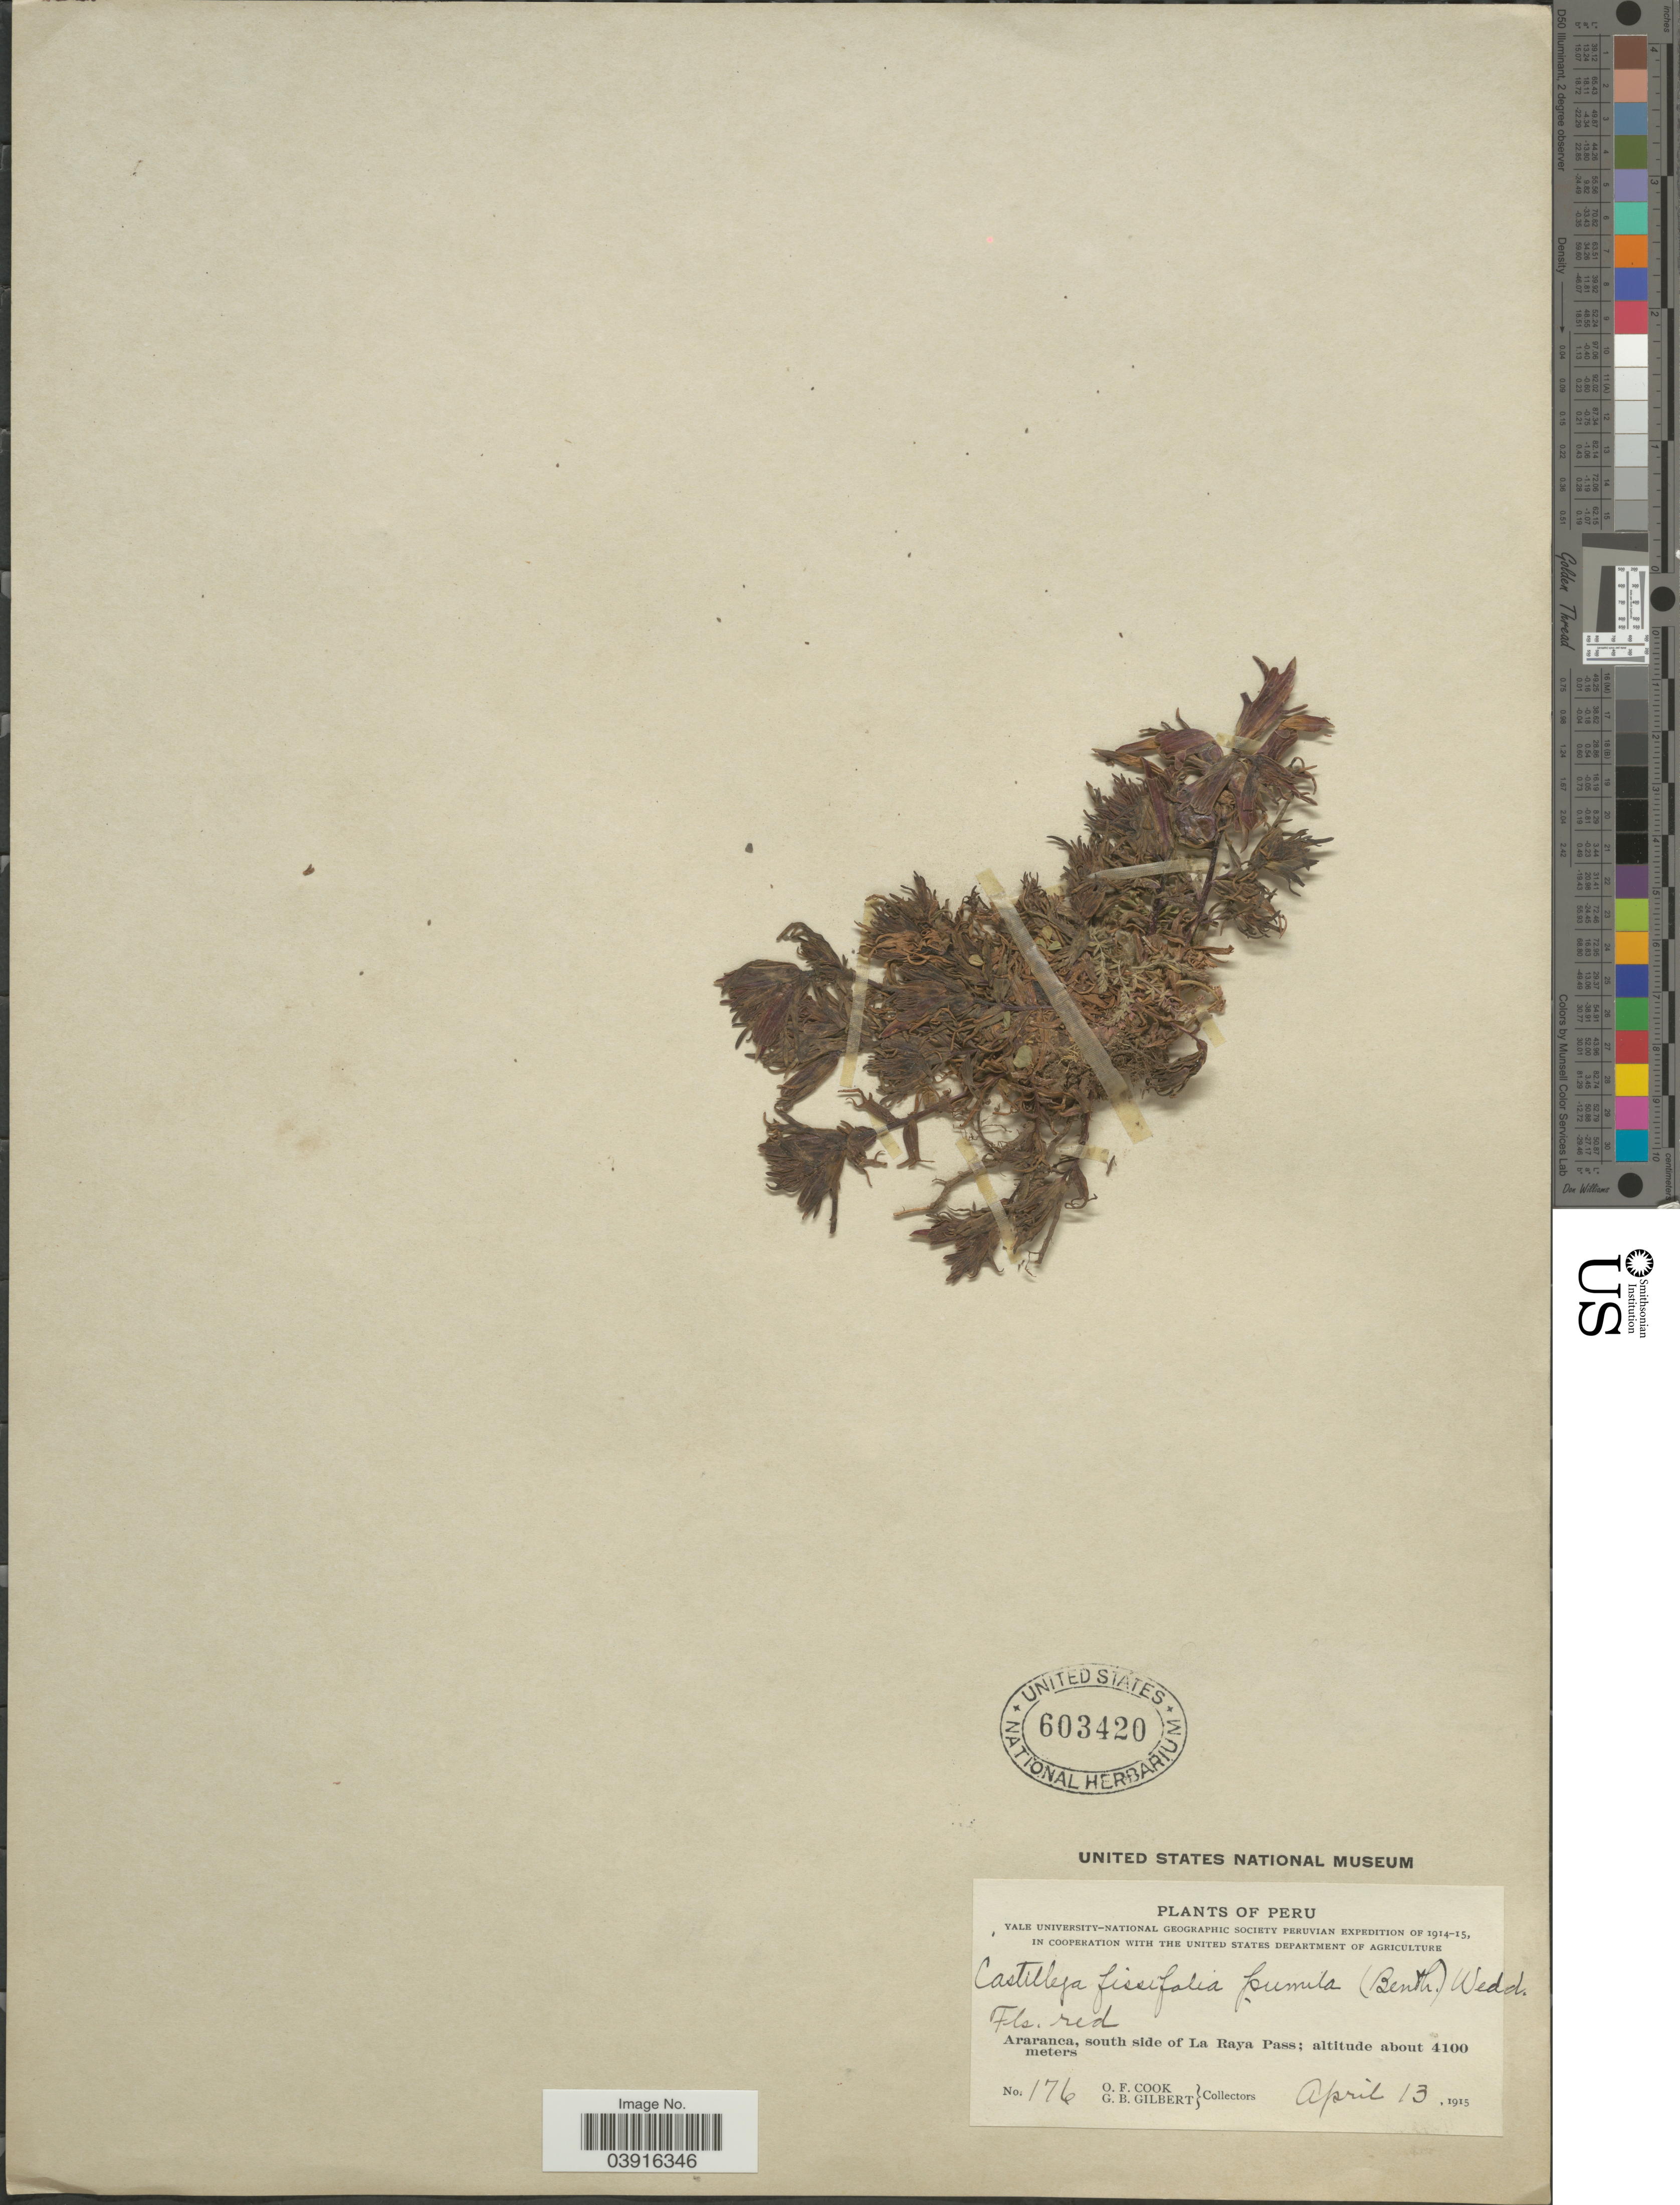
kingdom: Plantae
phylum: Tracheophyta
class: Magnoliopsida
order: Lamiales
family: Orobanchaceae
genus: Castilleja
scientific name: Castilleja pumila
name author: (Benth.) Wedd.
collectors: O. F. Cook & G. B. Gilbert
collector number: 176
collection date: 1915-04-13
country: Peru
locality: Araranca, south side of La Raya Pass.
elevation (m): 4100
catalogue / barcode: US 603420